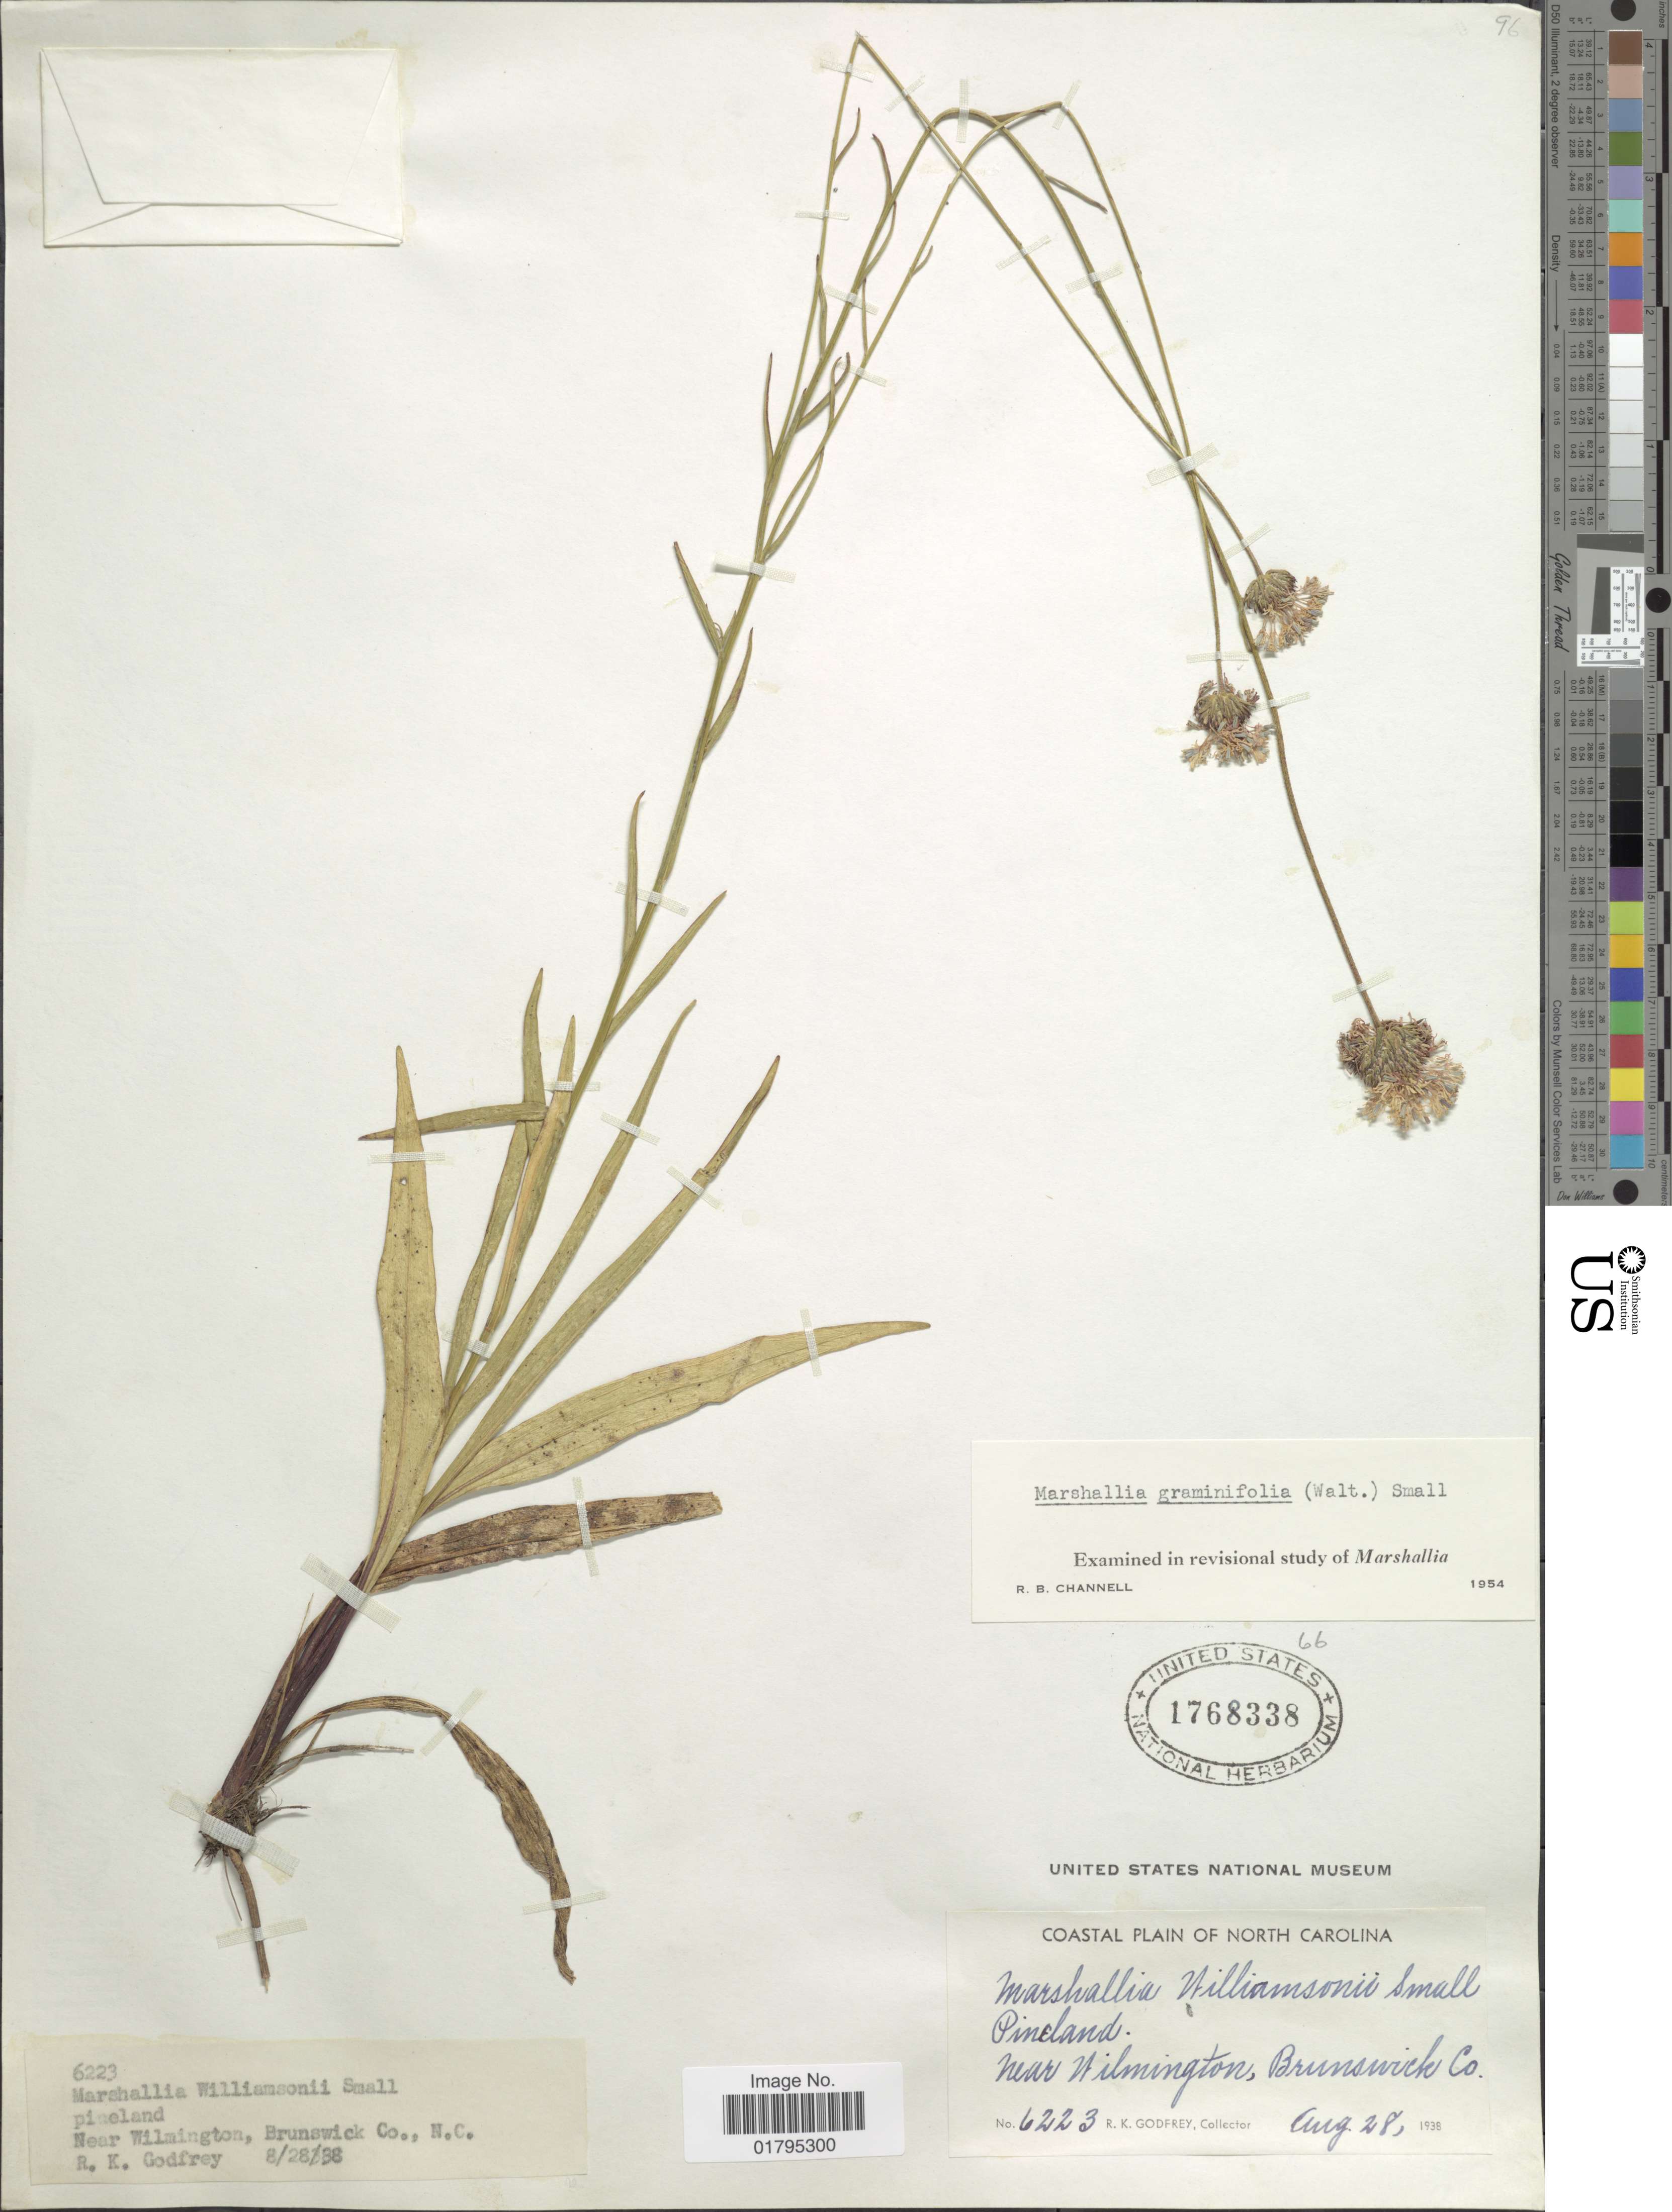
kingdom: Plantae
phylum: Tracheophyta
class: Magnoliopsida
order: Asterales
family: Asteraceae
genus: Marshallia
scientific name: Marshallia graminifolia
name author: (Walter) Small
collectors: R. K. Godfrey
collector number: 6223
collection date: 1938-08-28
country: United States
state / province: North Carolina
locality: Near Wilmington, Brunswick Co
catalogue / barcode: US 1768338